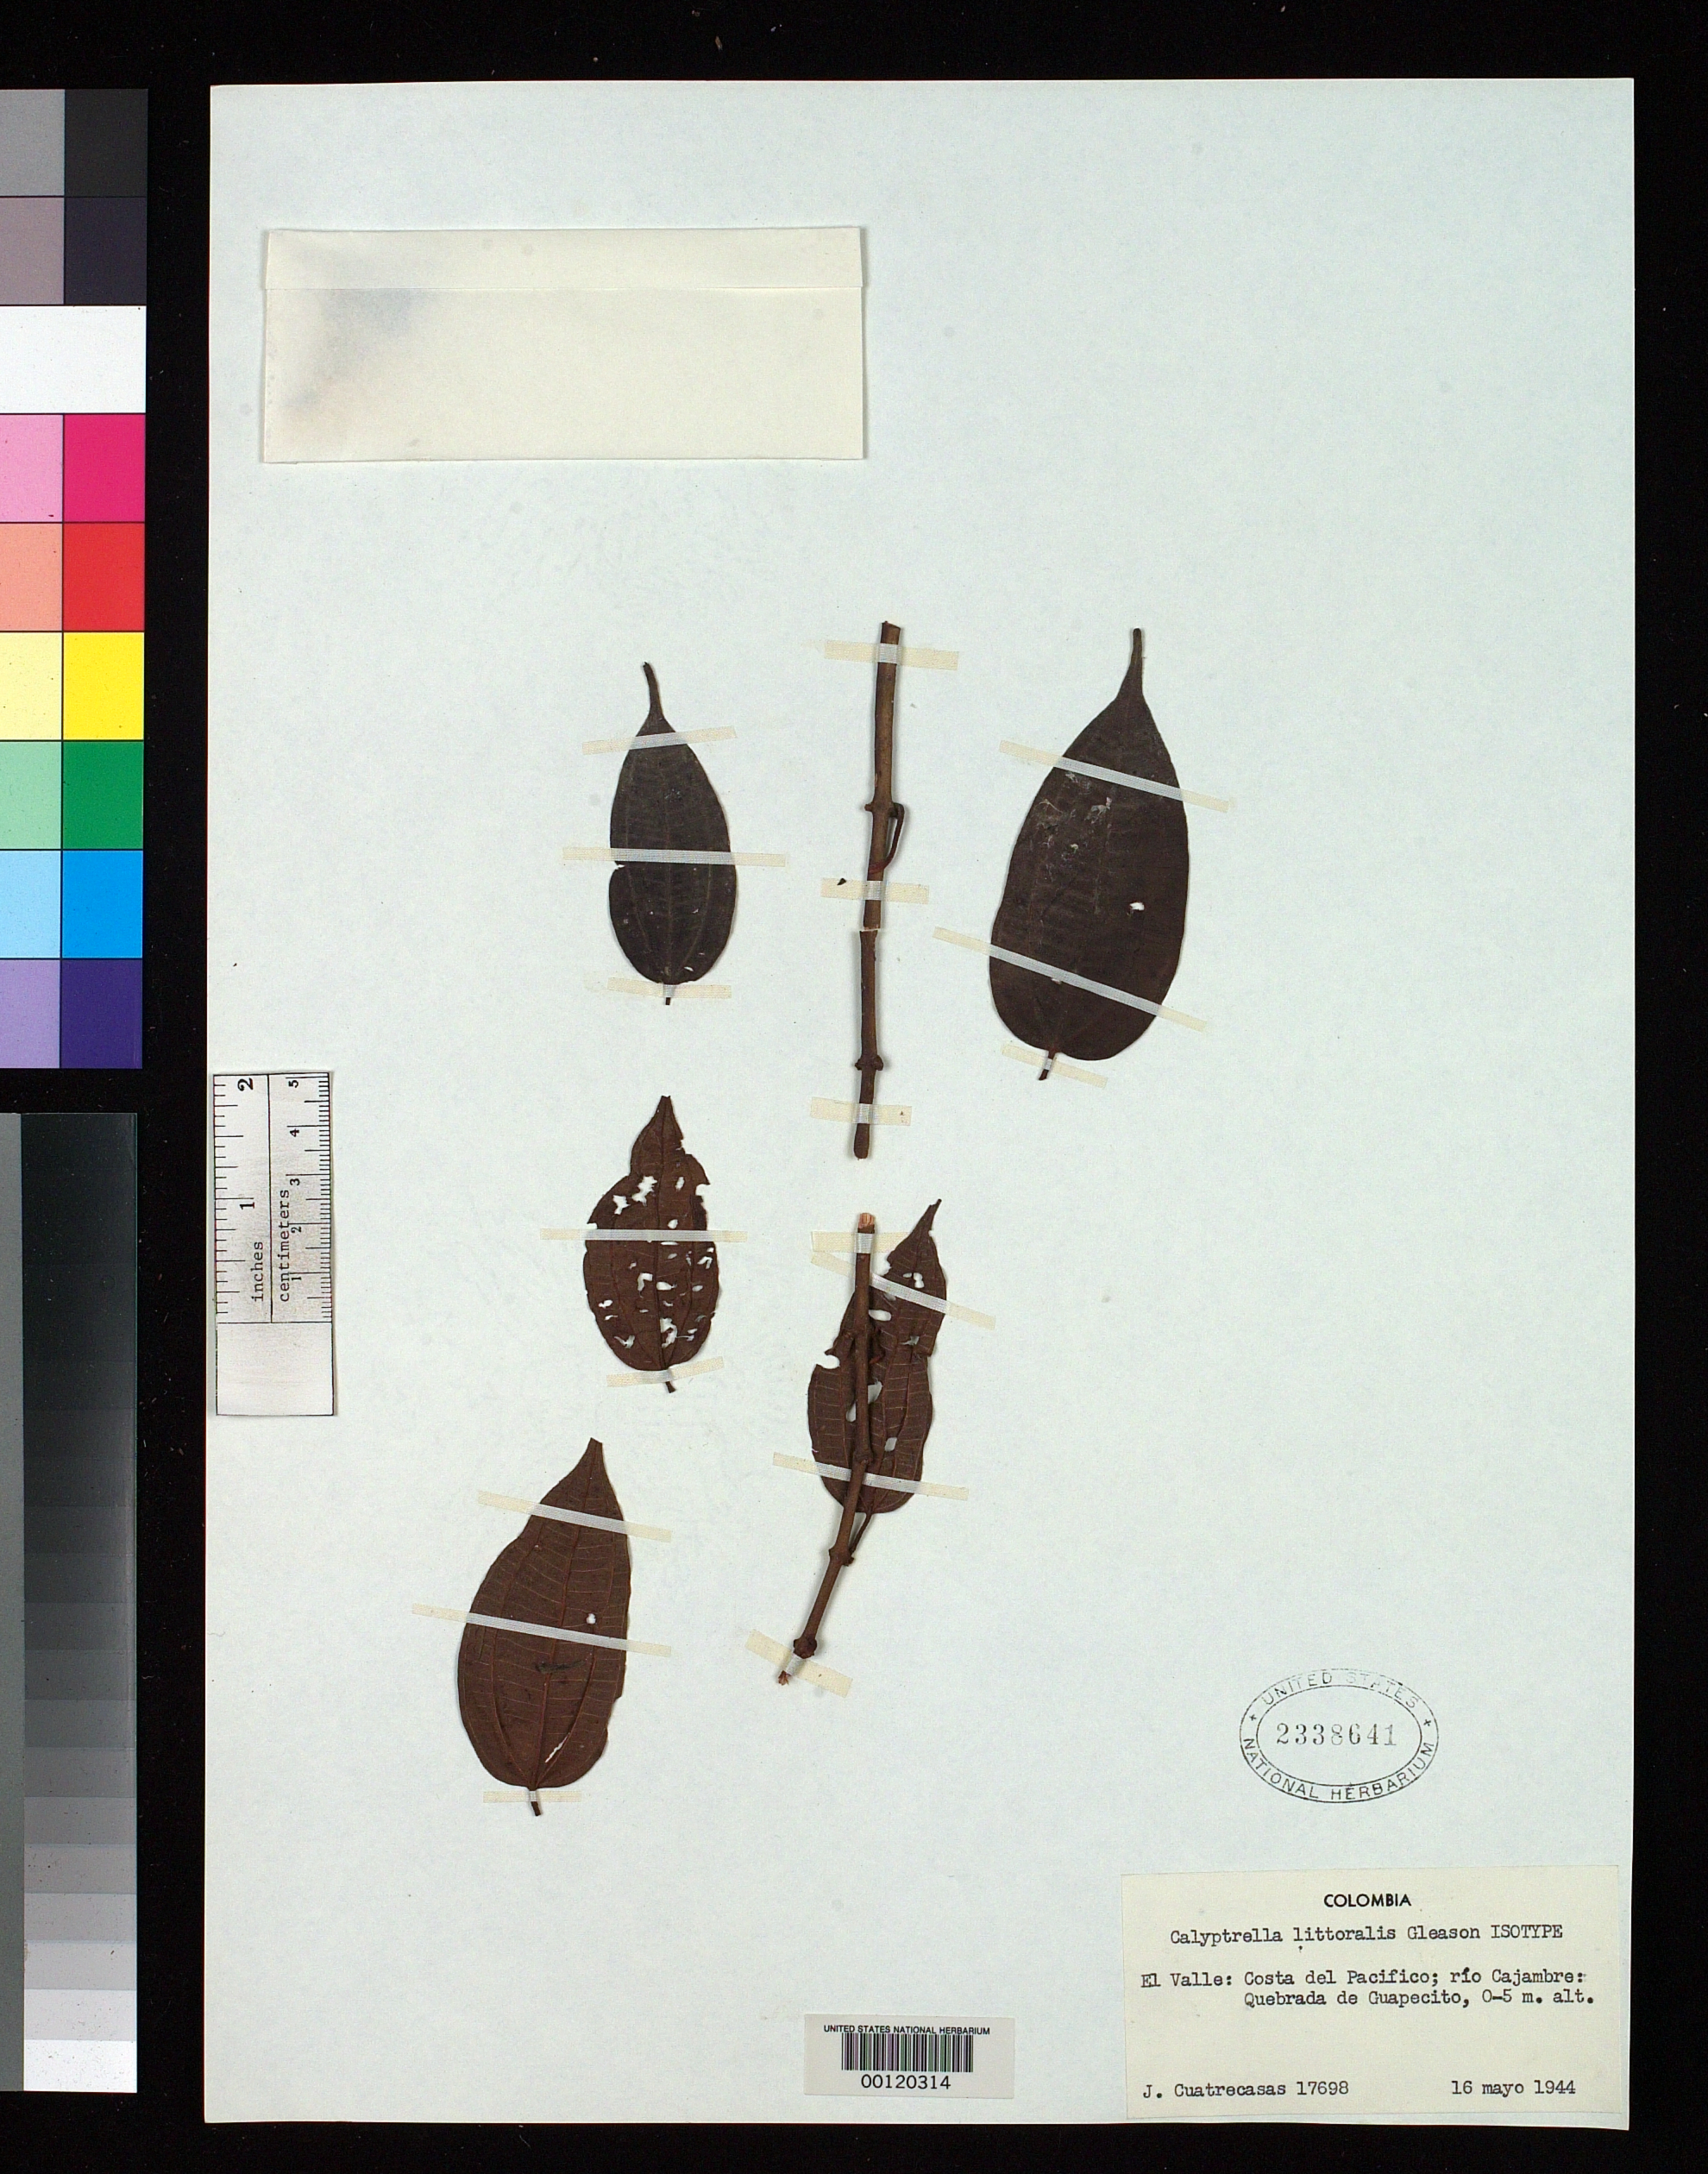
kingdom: Plantae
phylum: Tracheophyta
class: Magnoliopsida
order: Myrtales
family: Melastomataceae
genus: Calyptrella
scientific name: Calyptrella littoralis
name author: Gleason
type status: Isotype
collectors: J. Cuatrecasas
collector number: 17698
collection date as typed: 16 May 1944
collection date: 1944-05-16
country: Colombia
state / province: Valle del Cauca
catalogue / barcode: US 2338641